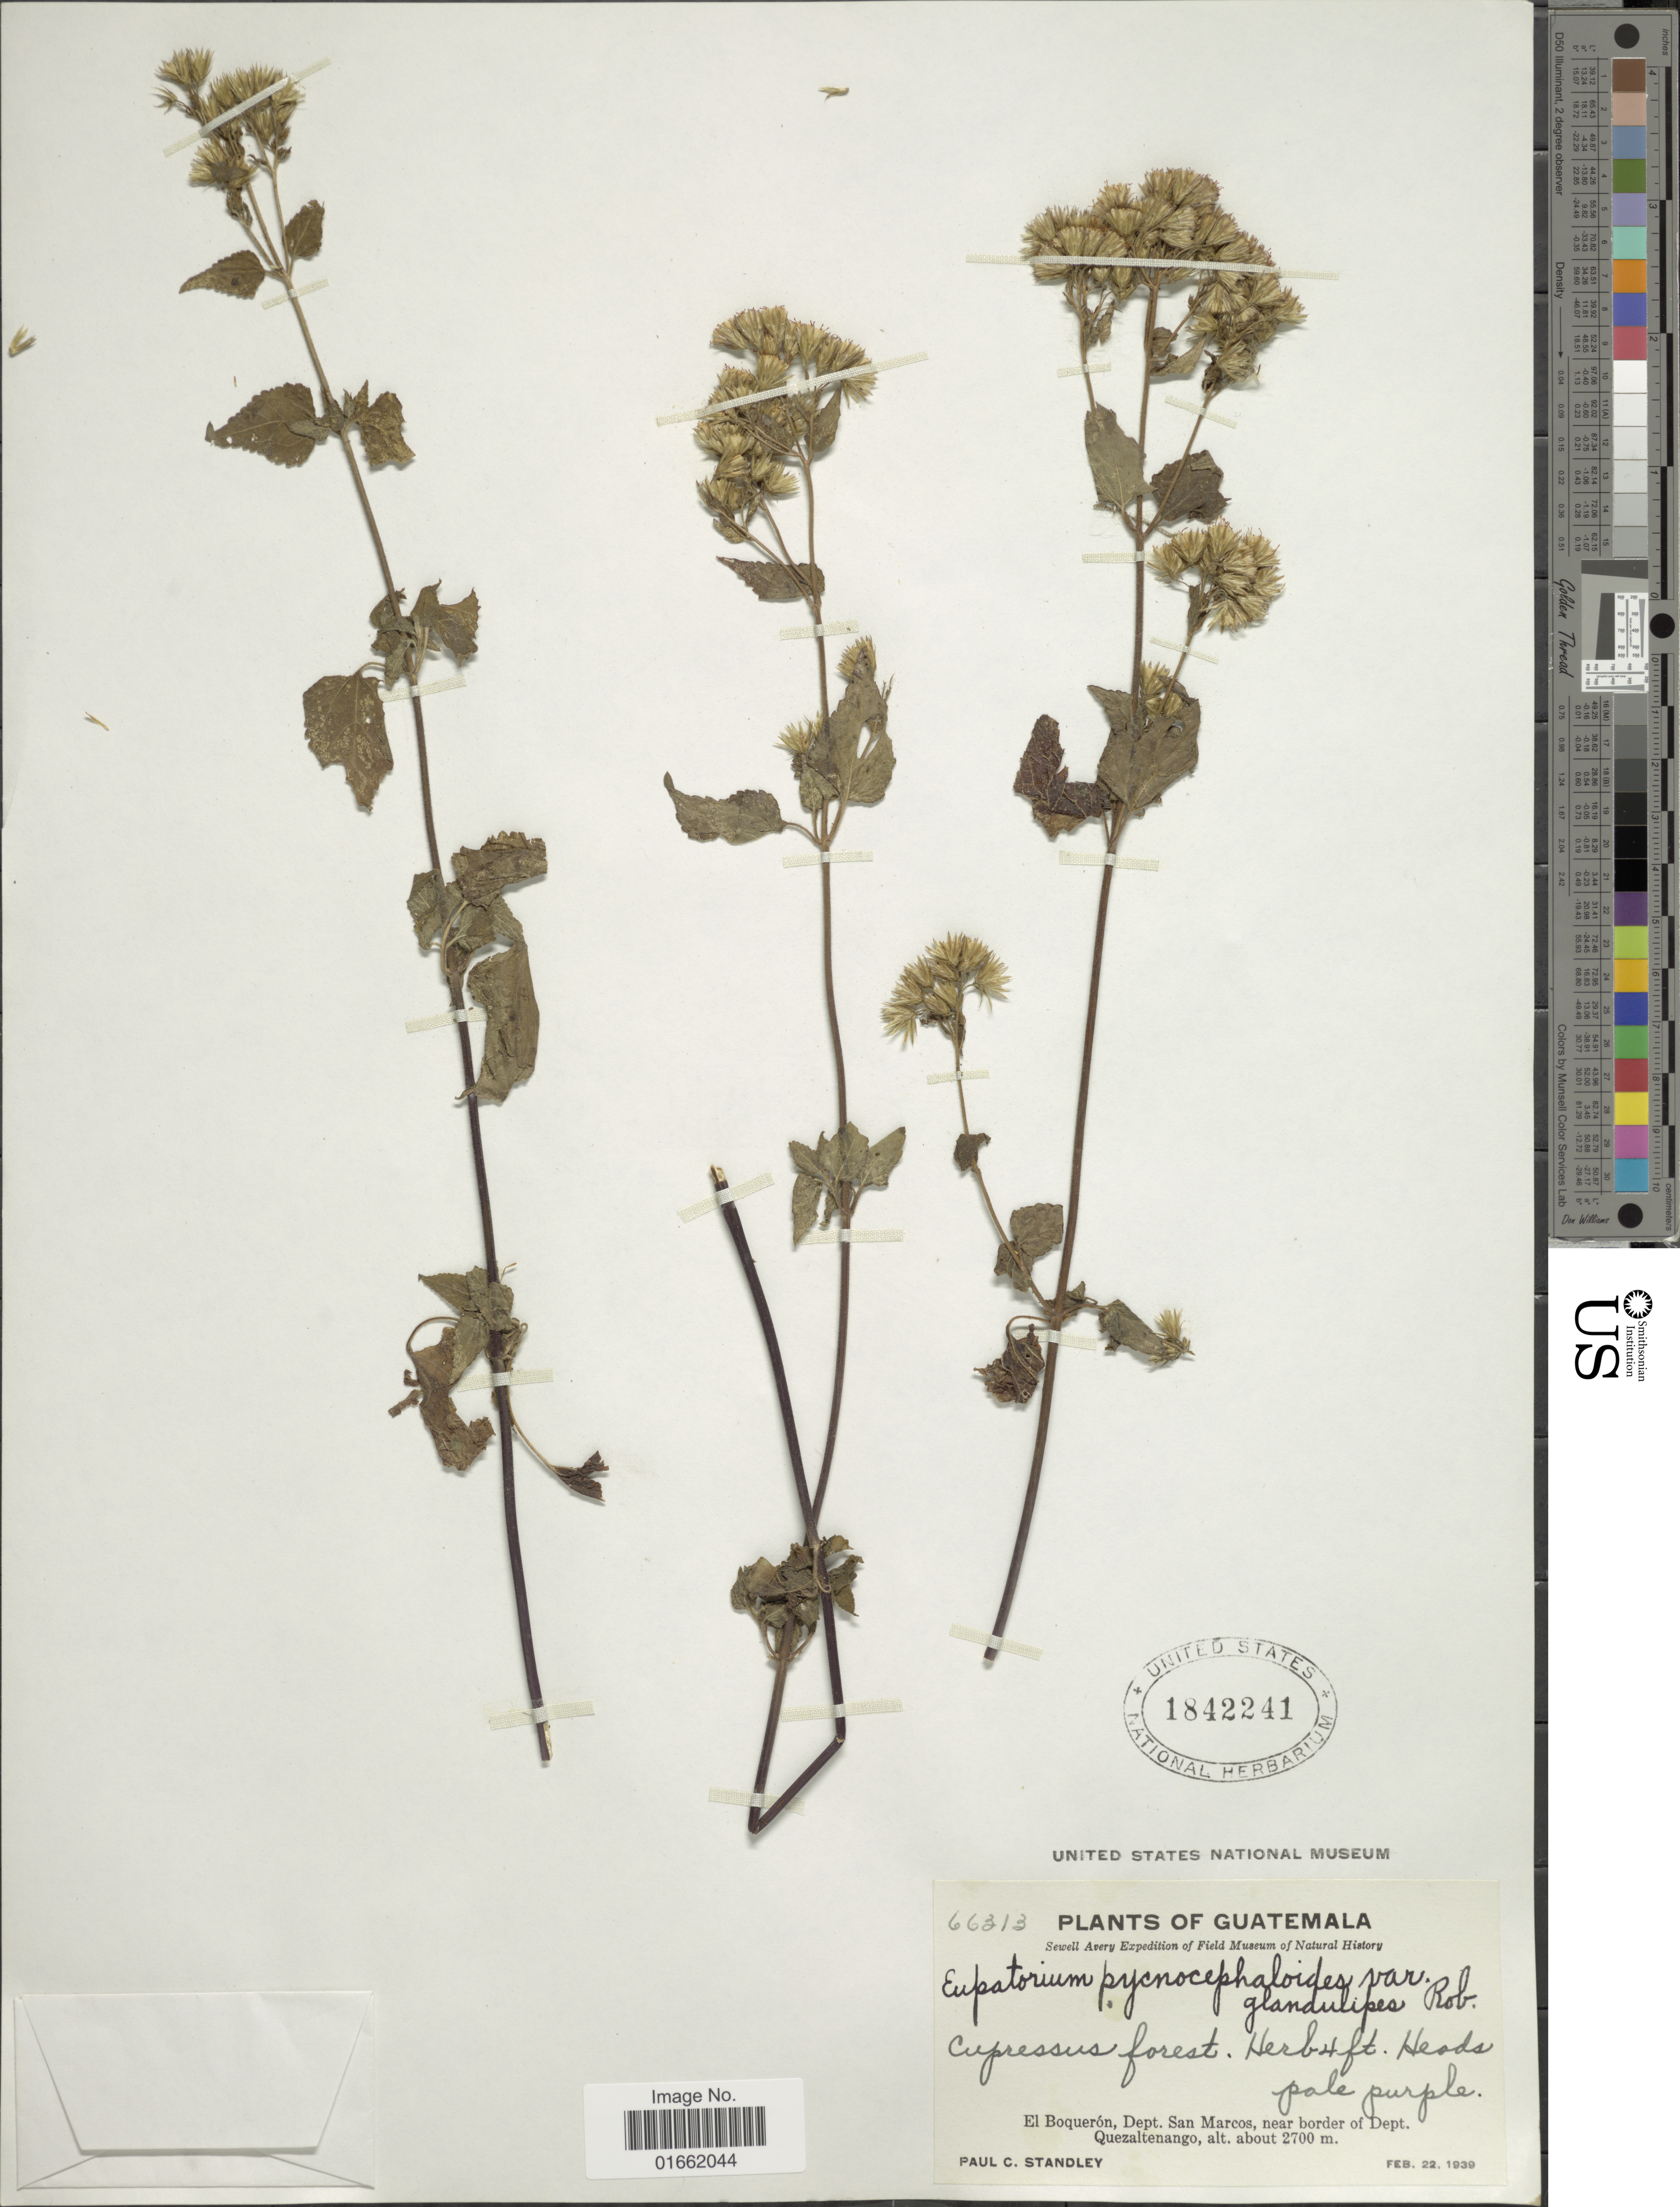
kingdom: Plantae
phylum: Tracheophyta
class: Magnoliopsida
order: Asterales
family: Asteraceae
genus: Fleischmannia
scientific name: Fleischmannia pycnocephaloides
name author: (B.L. Rob.) R.M. King & H. Rob.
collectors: P. C. Standley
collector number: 66313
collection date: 1939-02-22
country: Guatemala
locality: El Boquerón, Dept. San Marcos, near border of Dept. Quezaltenango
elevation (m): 2700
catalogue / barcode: US 1842241